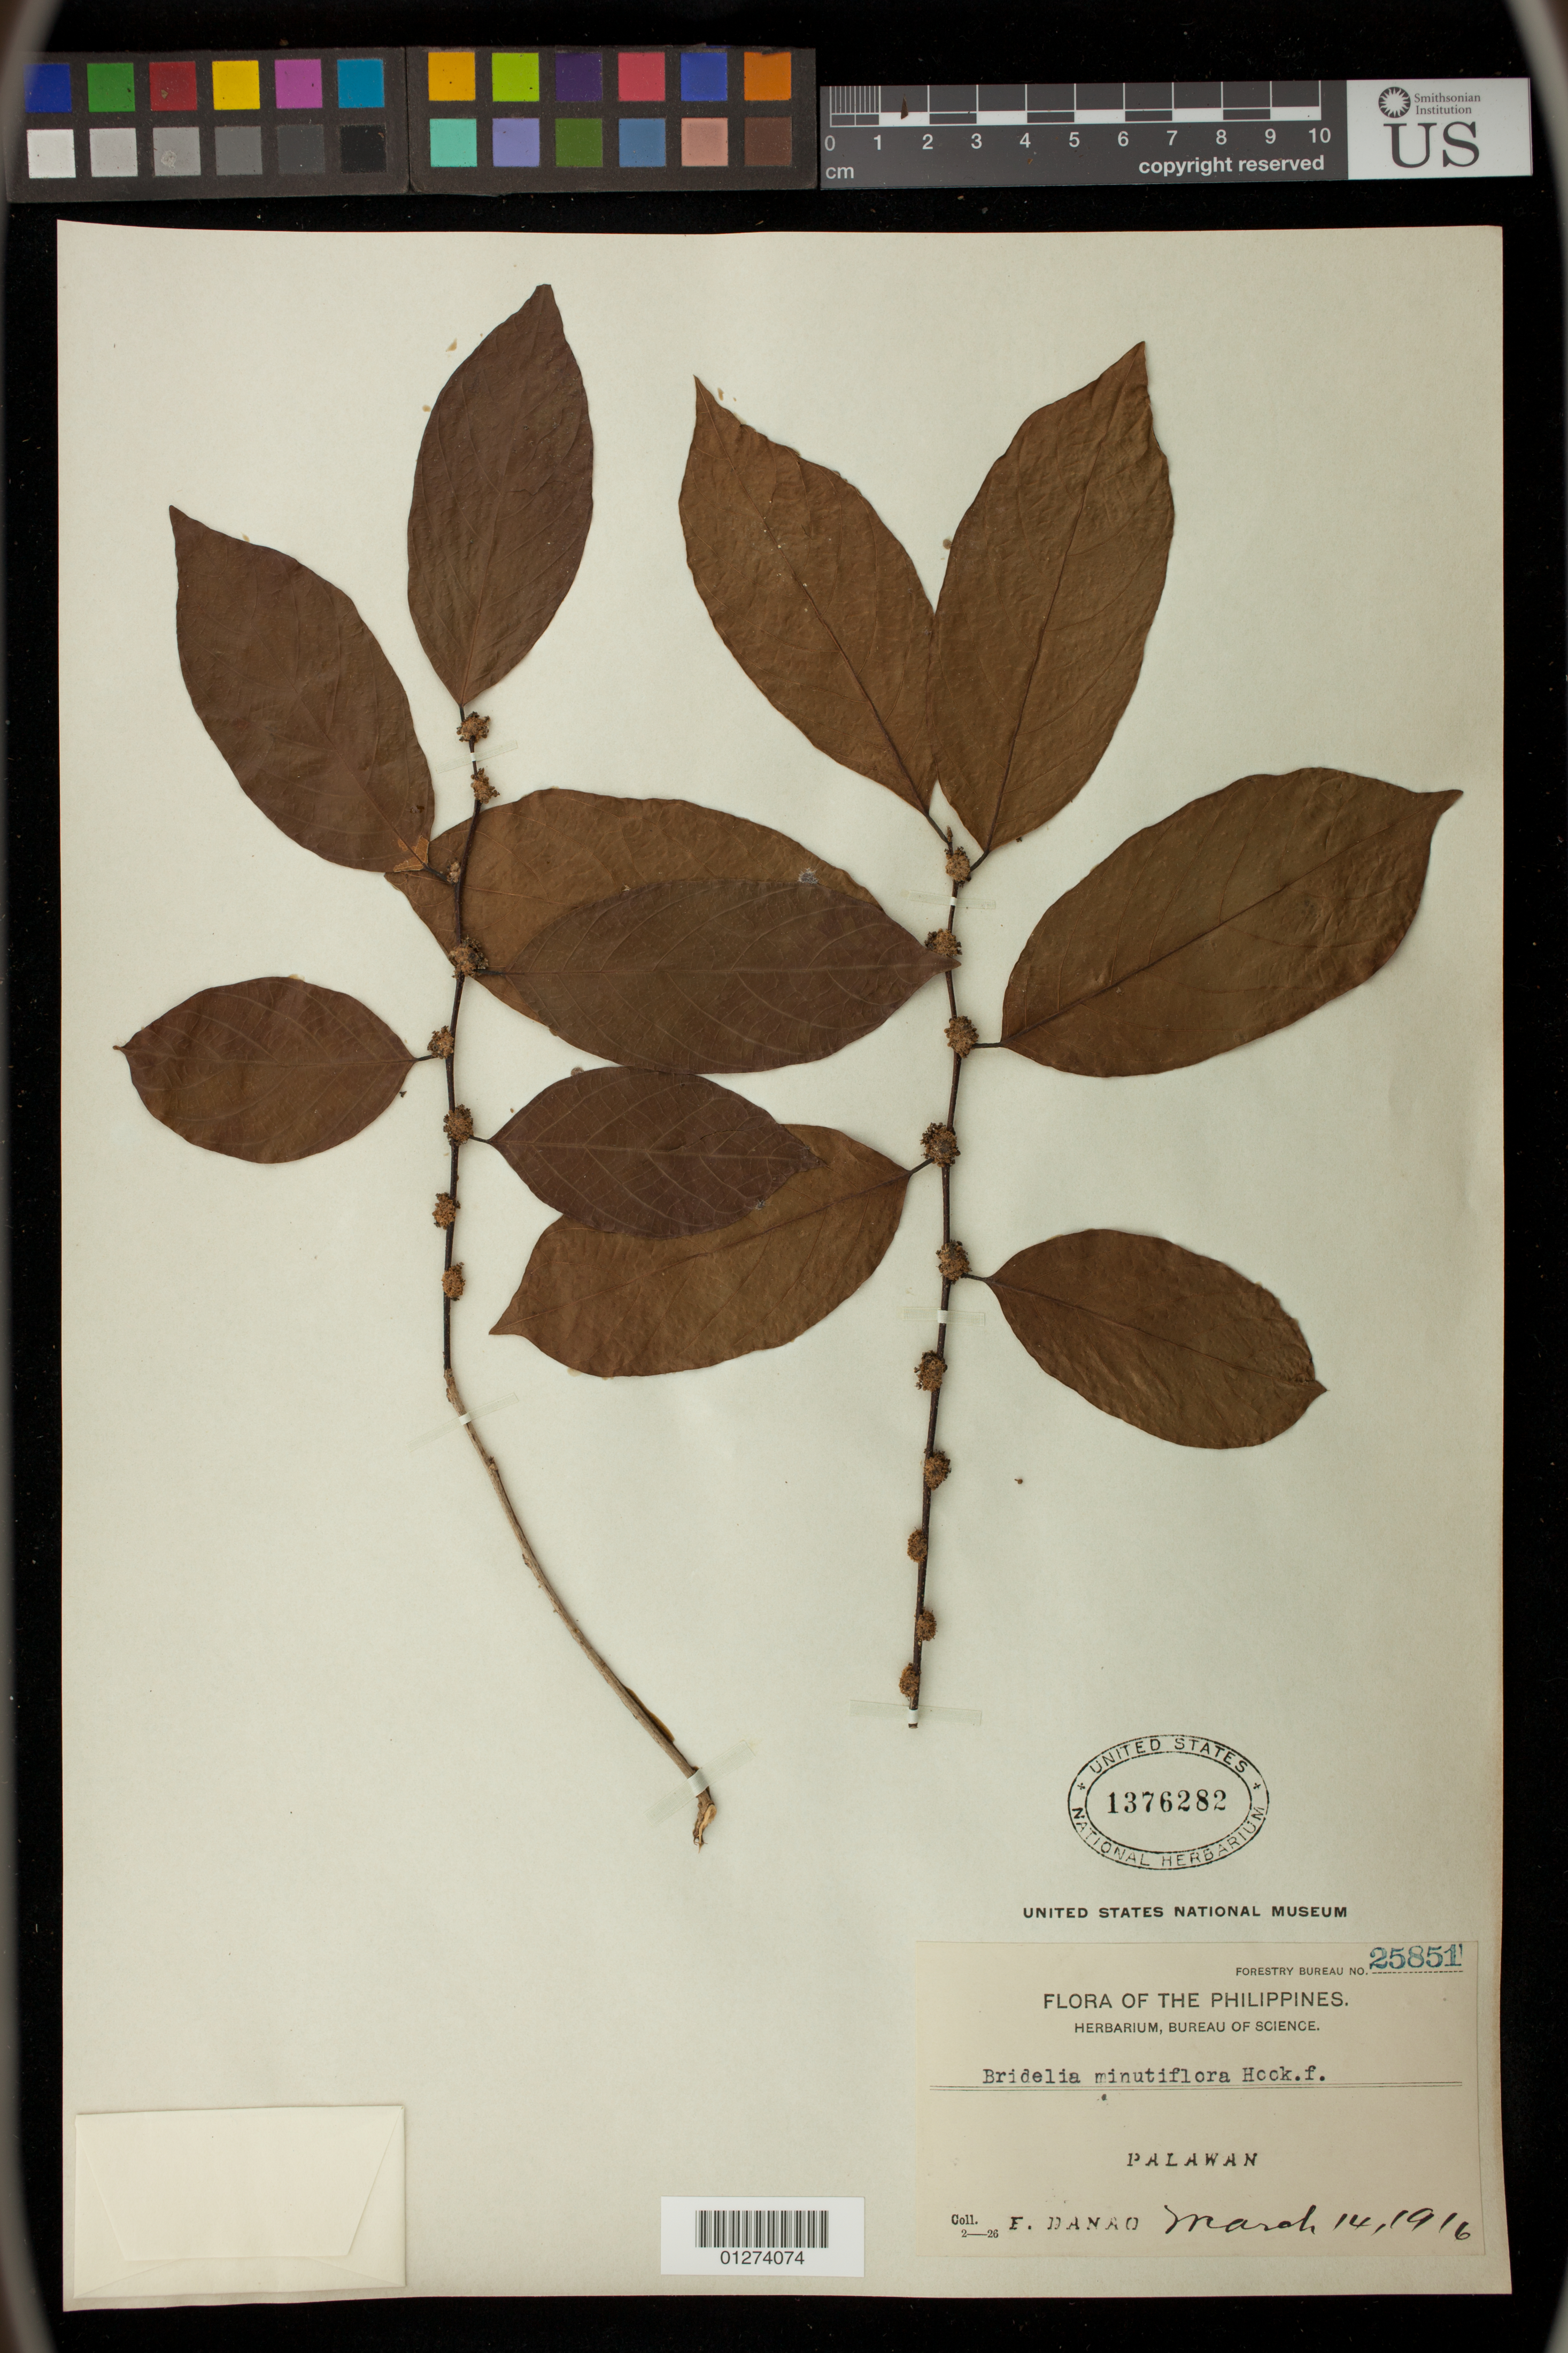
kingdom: Plantae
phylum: Tracheophyta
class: Magnoliopsida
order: Malpighiales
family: Phyllanthaceae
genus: Bridelia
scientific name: Bridelia insulana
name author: Hance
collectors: F. Danao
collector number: For. Bur. 25851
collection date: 1916-03-14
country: Philippines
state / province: Mimaropa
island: Palawan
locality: Palawan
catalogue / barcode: US 1376282